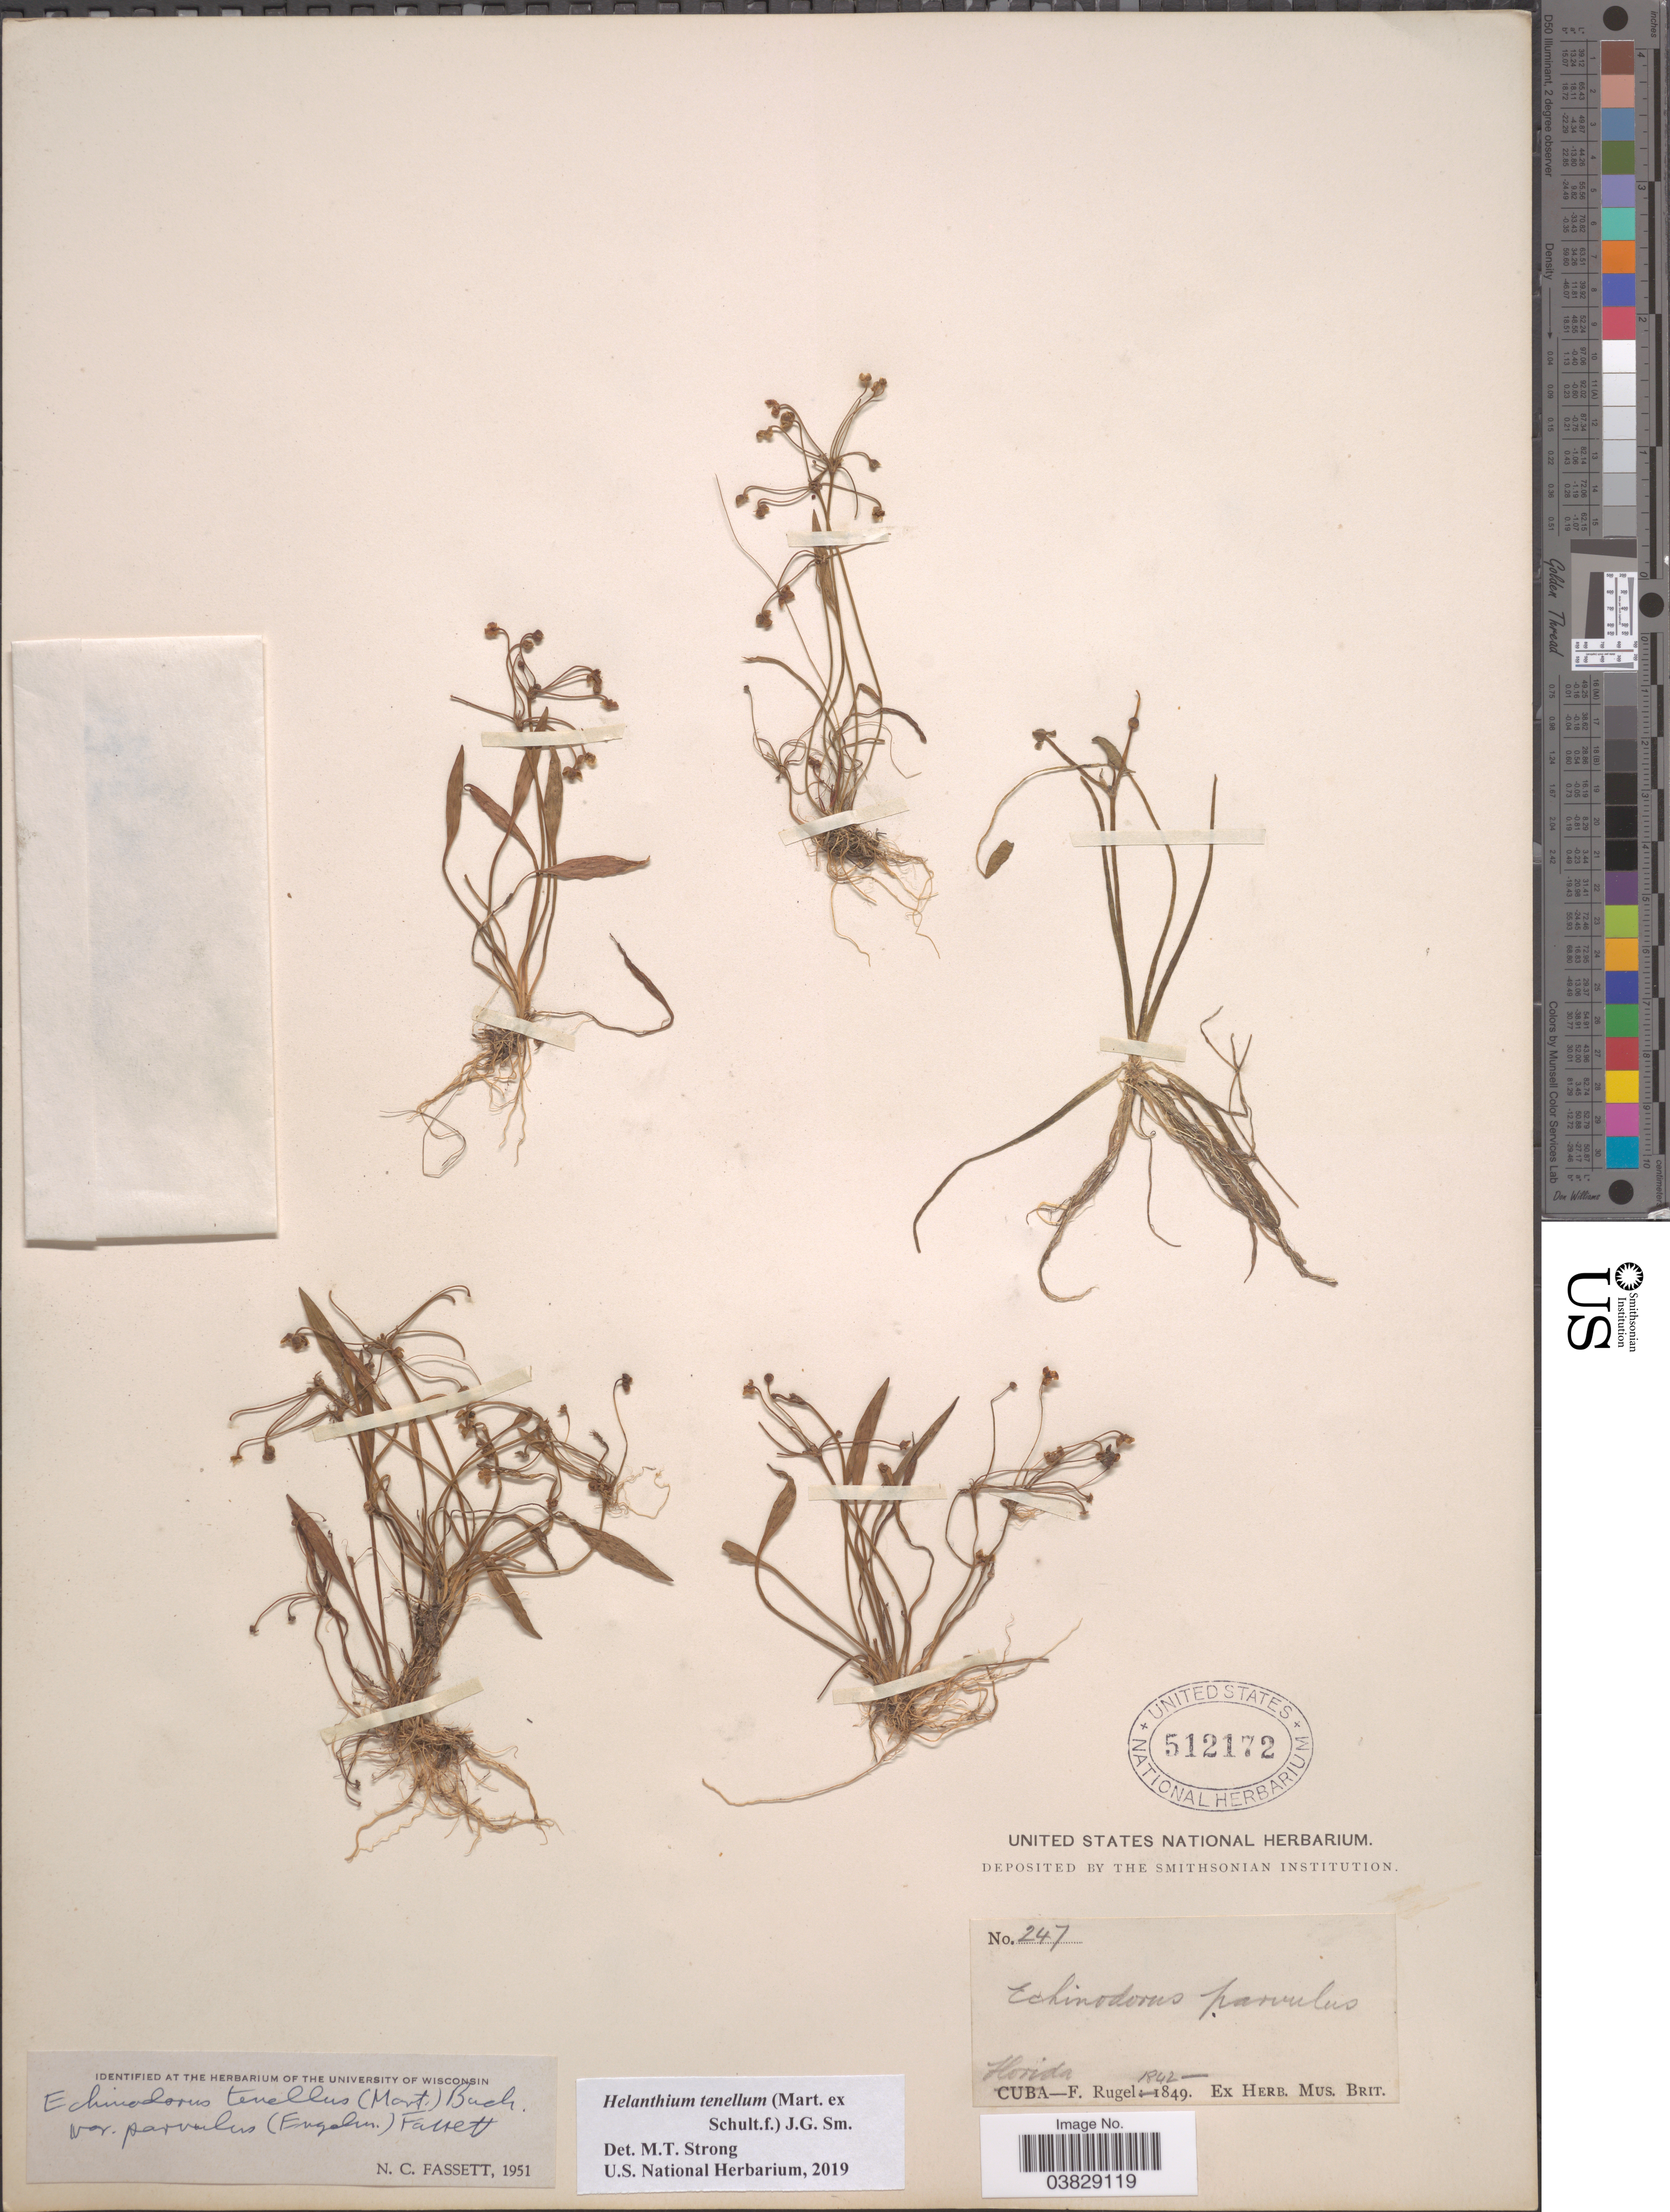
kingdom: Plantae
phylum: Tracheophyta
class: Liliopsida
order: Alismatales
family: Alismataceae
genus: Helanthium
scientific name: Helanthium tenellum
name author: (Mart. ex Schult. f.) J.G. Sm.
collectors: F. Rugel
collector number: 247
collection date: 1842/1849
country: United States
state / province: Florida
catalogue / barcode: US 512172